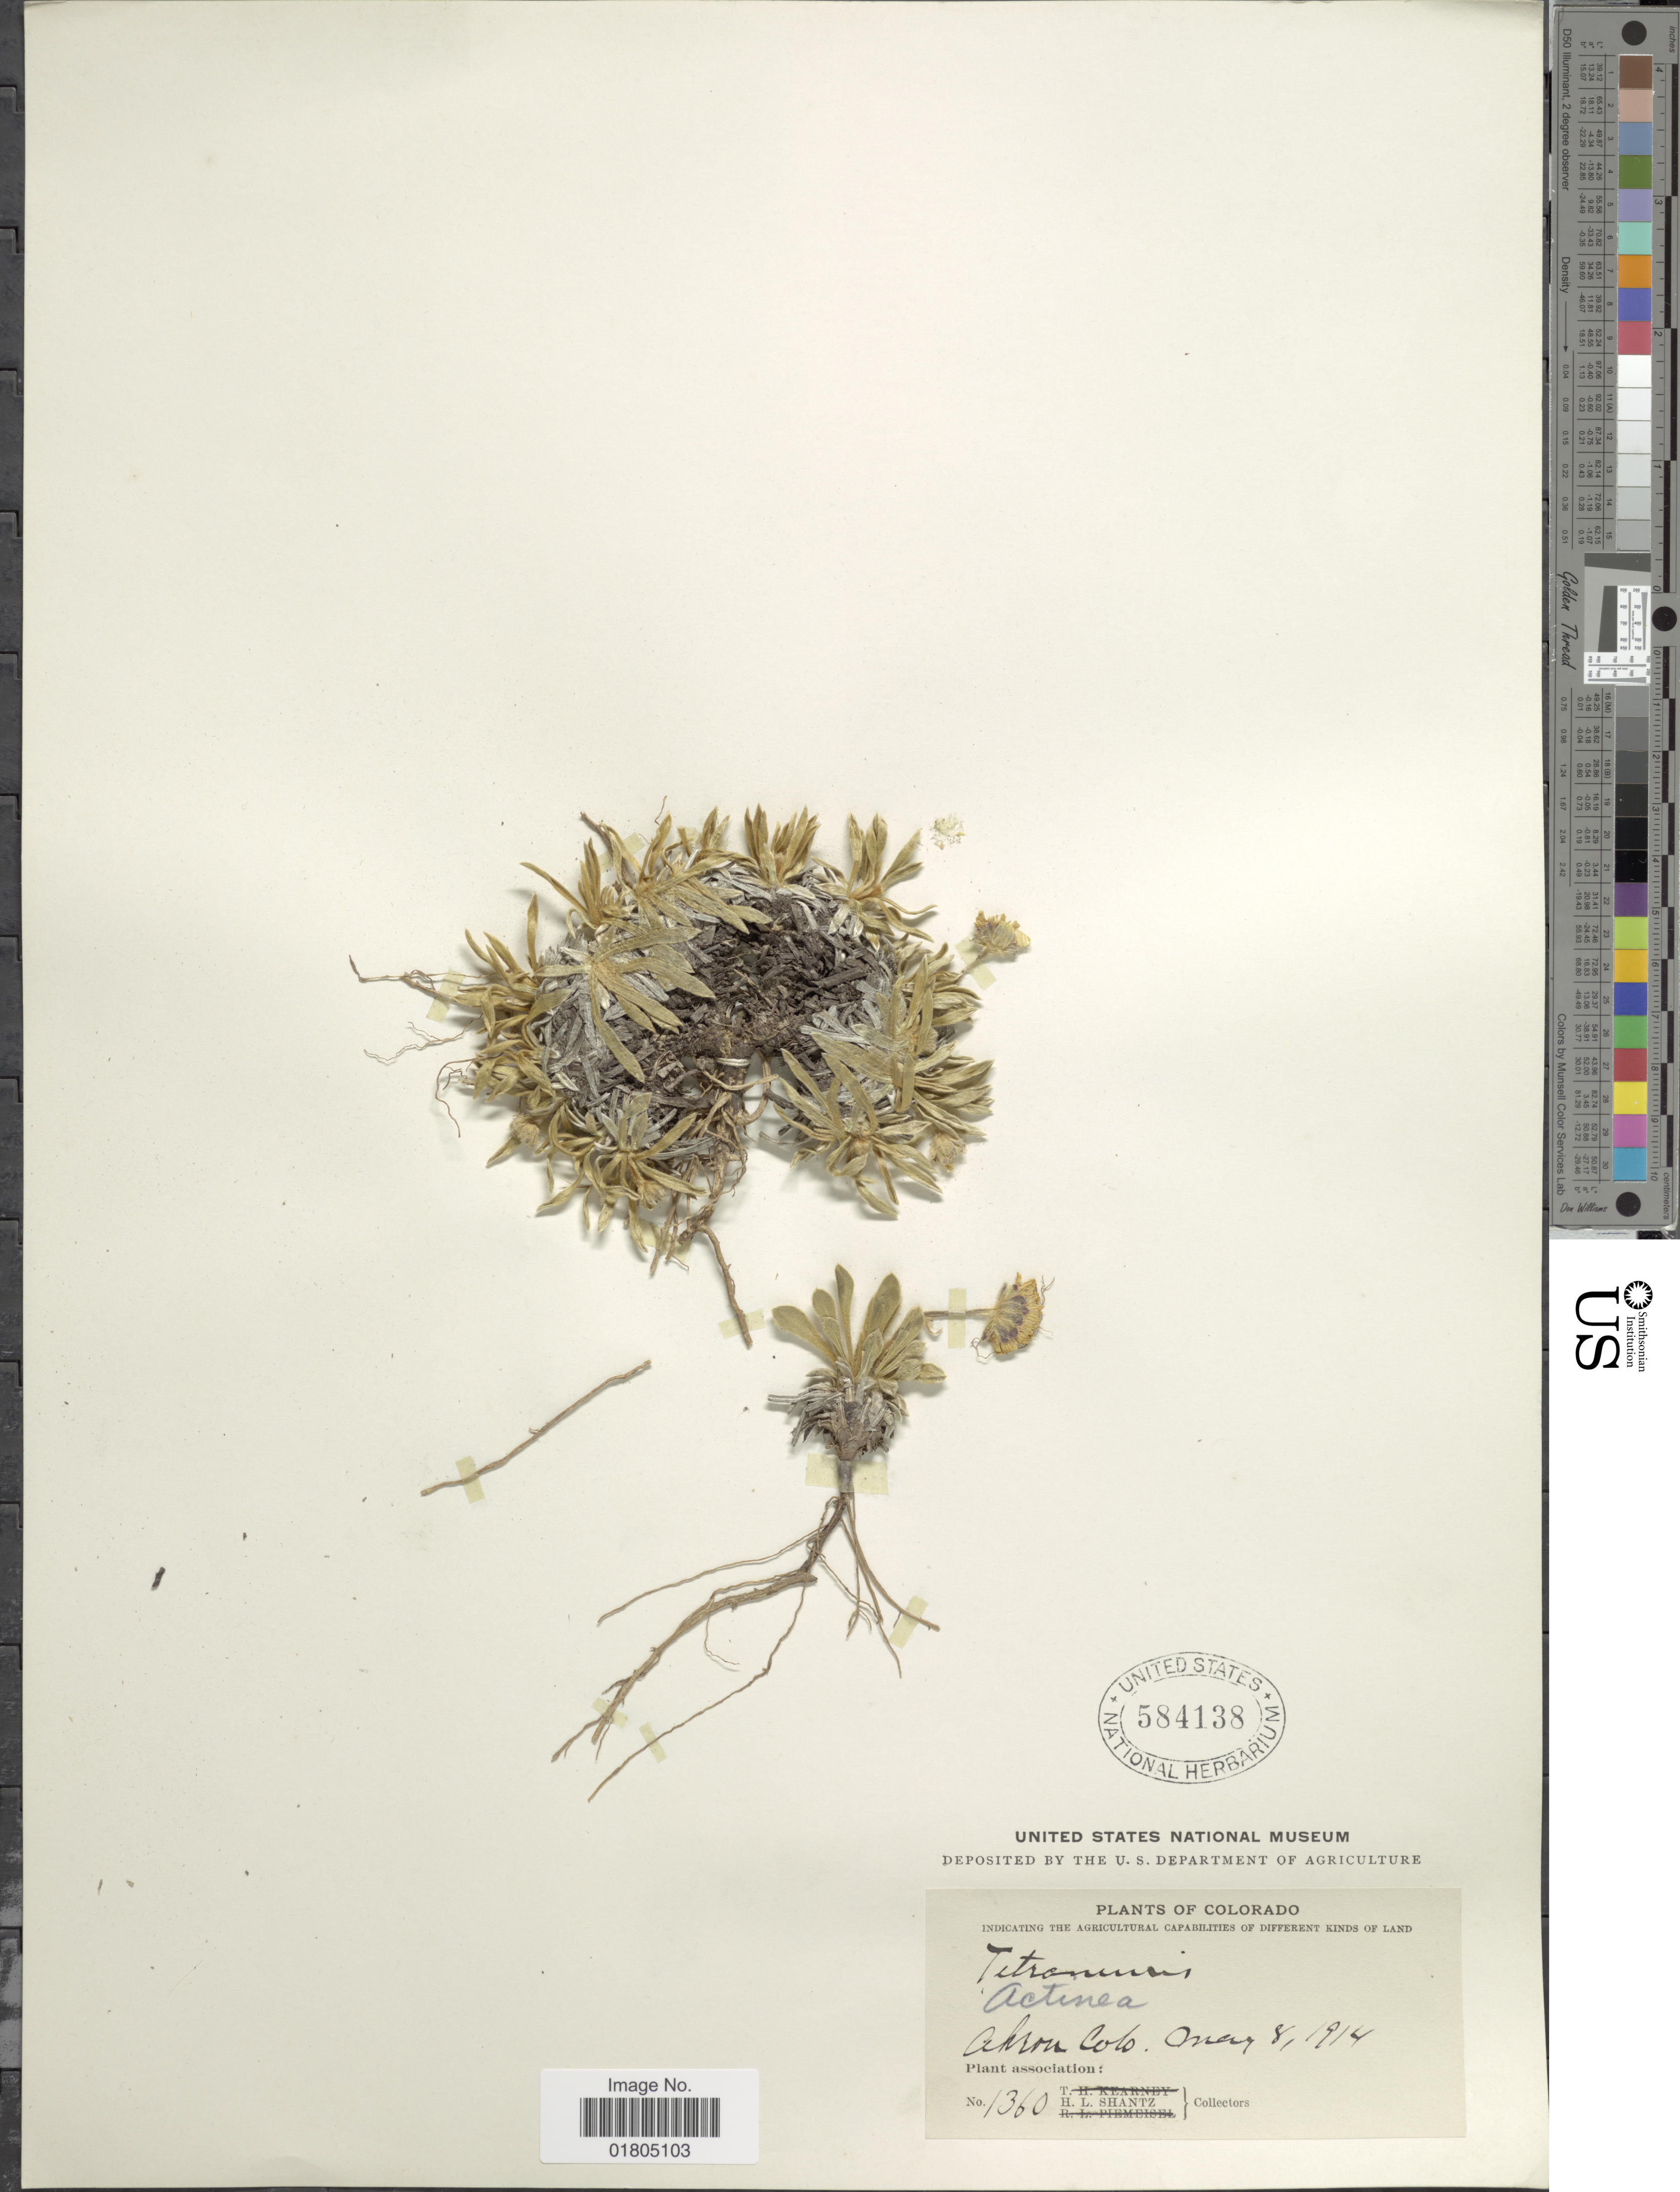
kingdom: Plantae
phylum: Tracheophyta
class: Magnoliopsida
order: Asterales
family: Asteraceae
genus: Actinea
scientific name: Actinea acaulis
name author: (Pursh) Spreng.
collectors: H. Shantz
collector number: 1360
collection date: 1914-05-08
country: United States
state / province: Colorado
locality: Ahrou Colo.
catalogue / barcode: US 584138